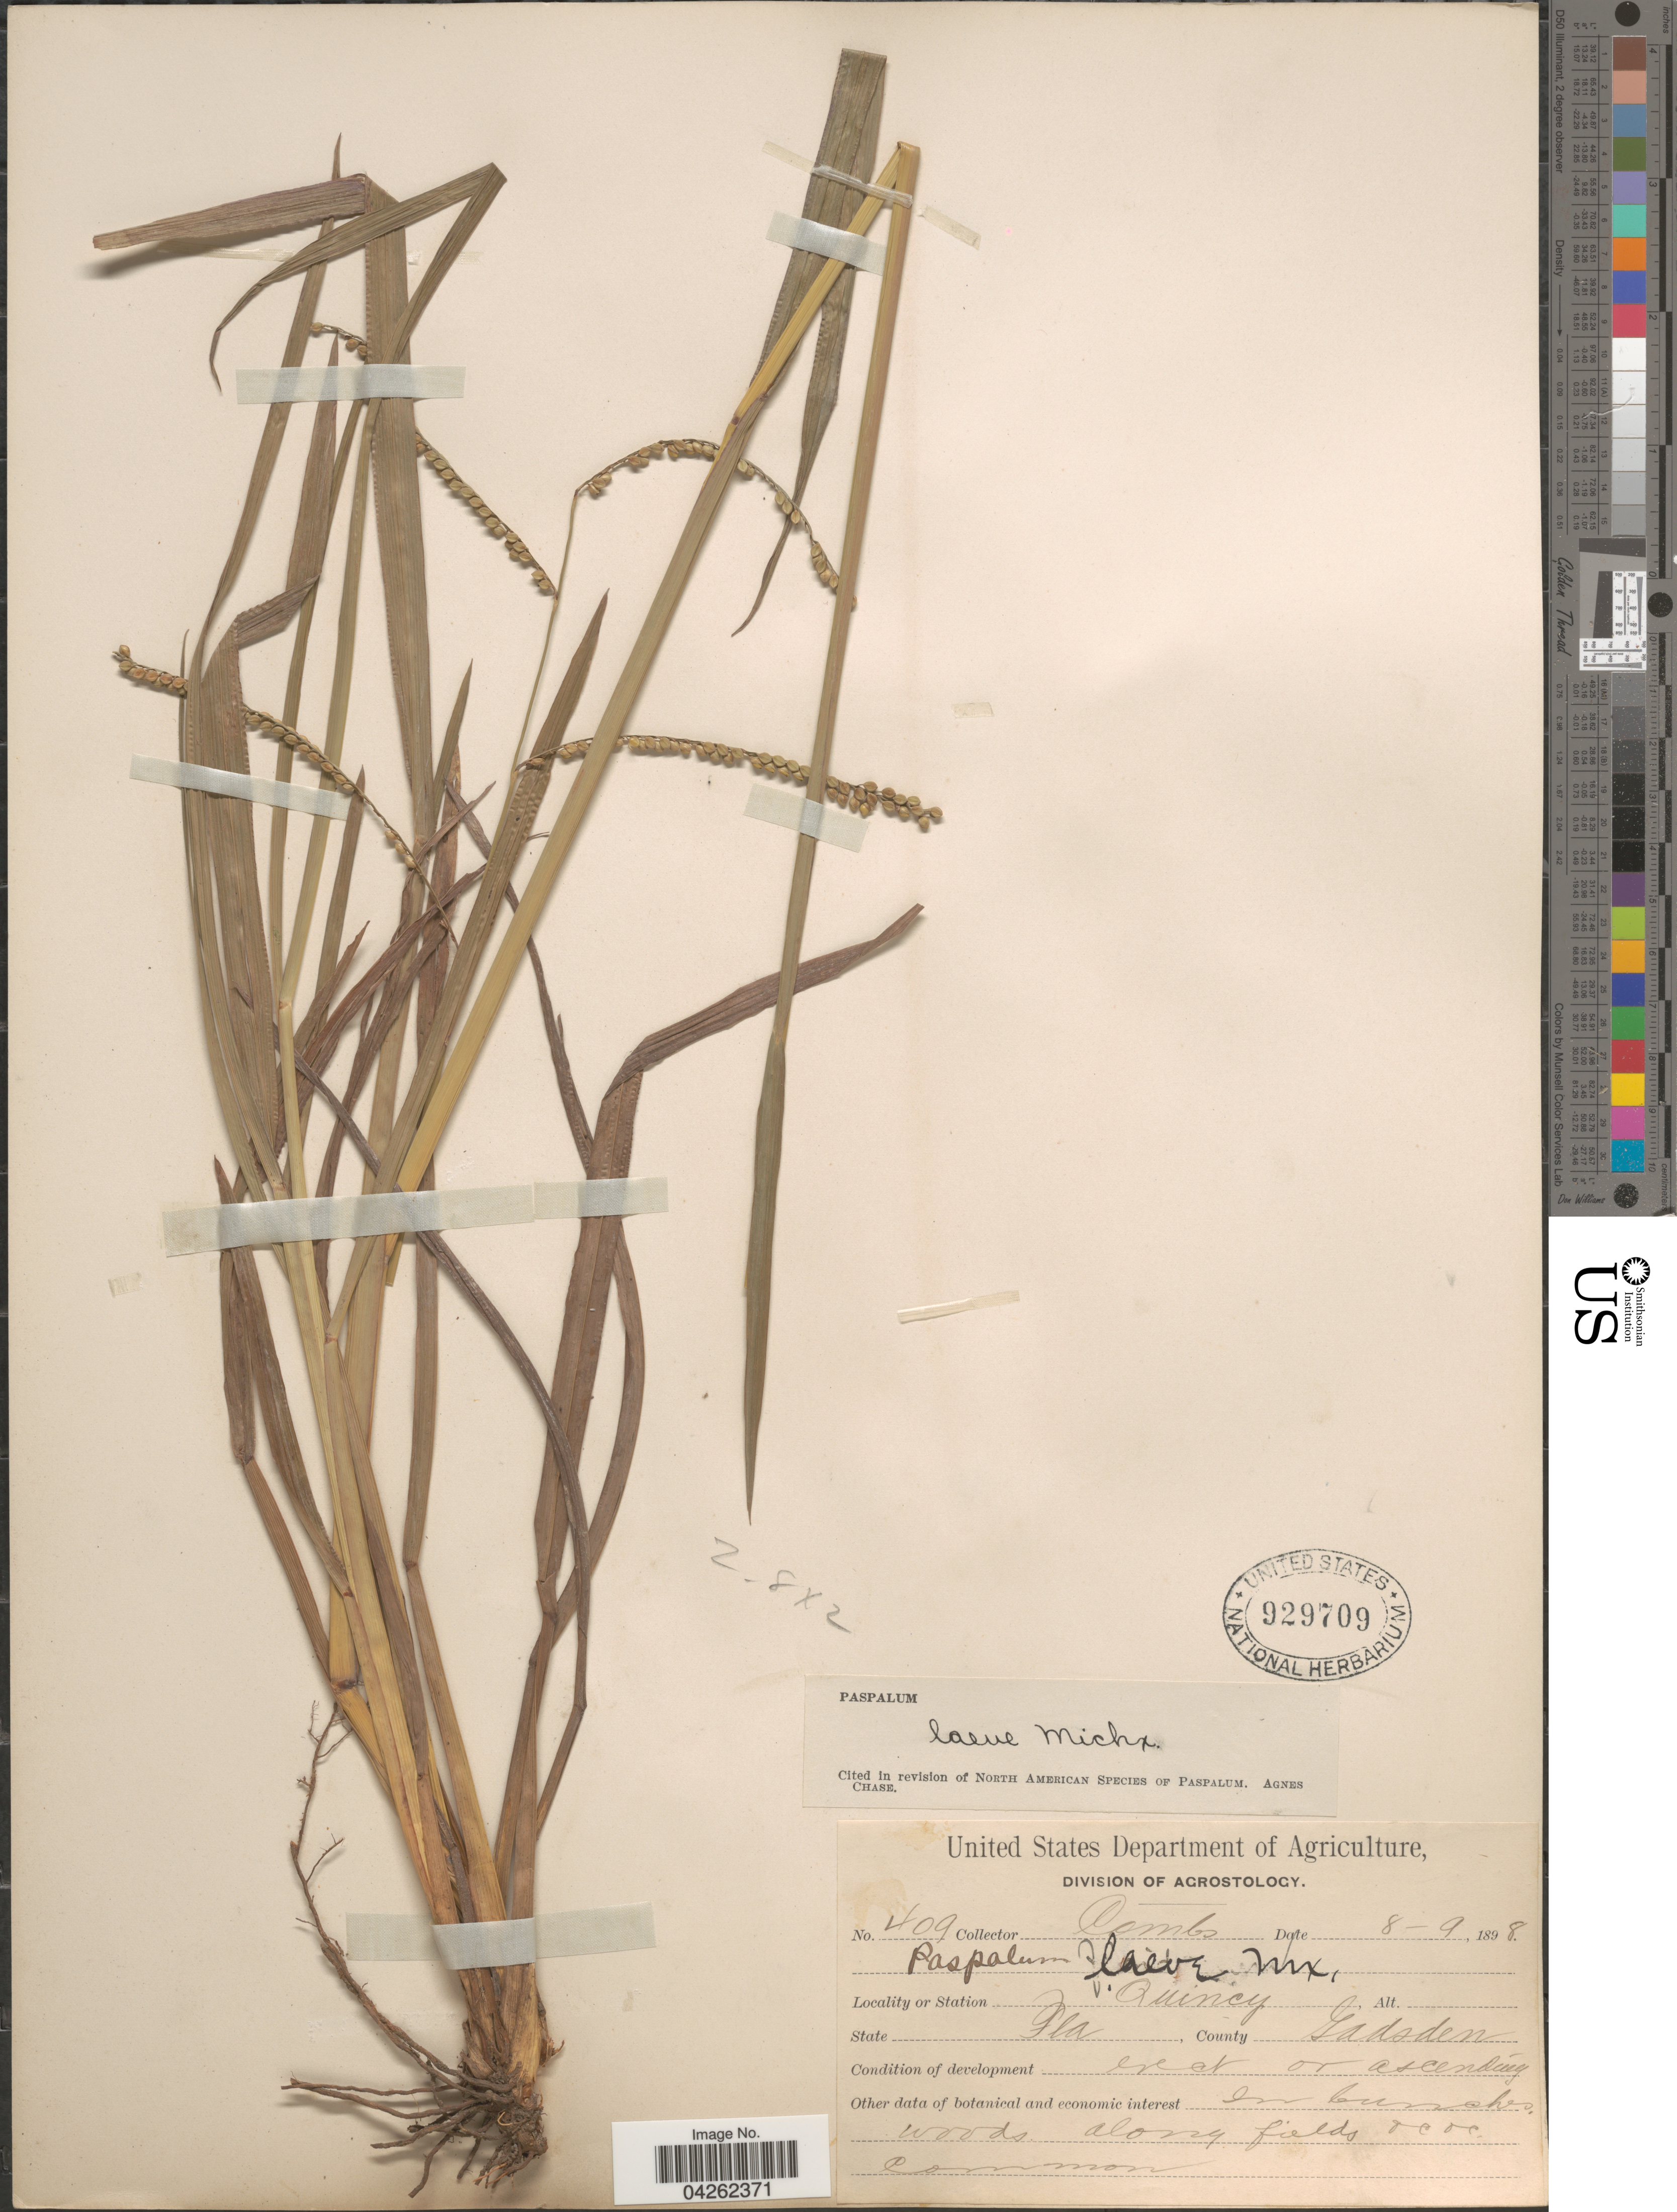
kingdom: Plantae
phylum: Tracheophyta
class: Liliopsida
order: Poales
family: Poaceae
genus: Paspalum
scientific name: Paspalum laeve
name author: Michx.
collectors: -. Combs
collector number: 409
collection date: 1898-08-09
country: United States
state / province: Florida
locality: Quincy. County Gadsden.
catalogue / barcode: US 929709